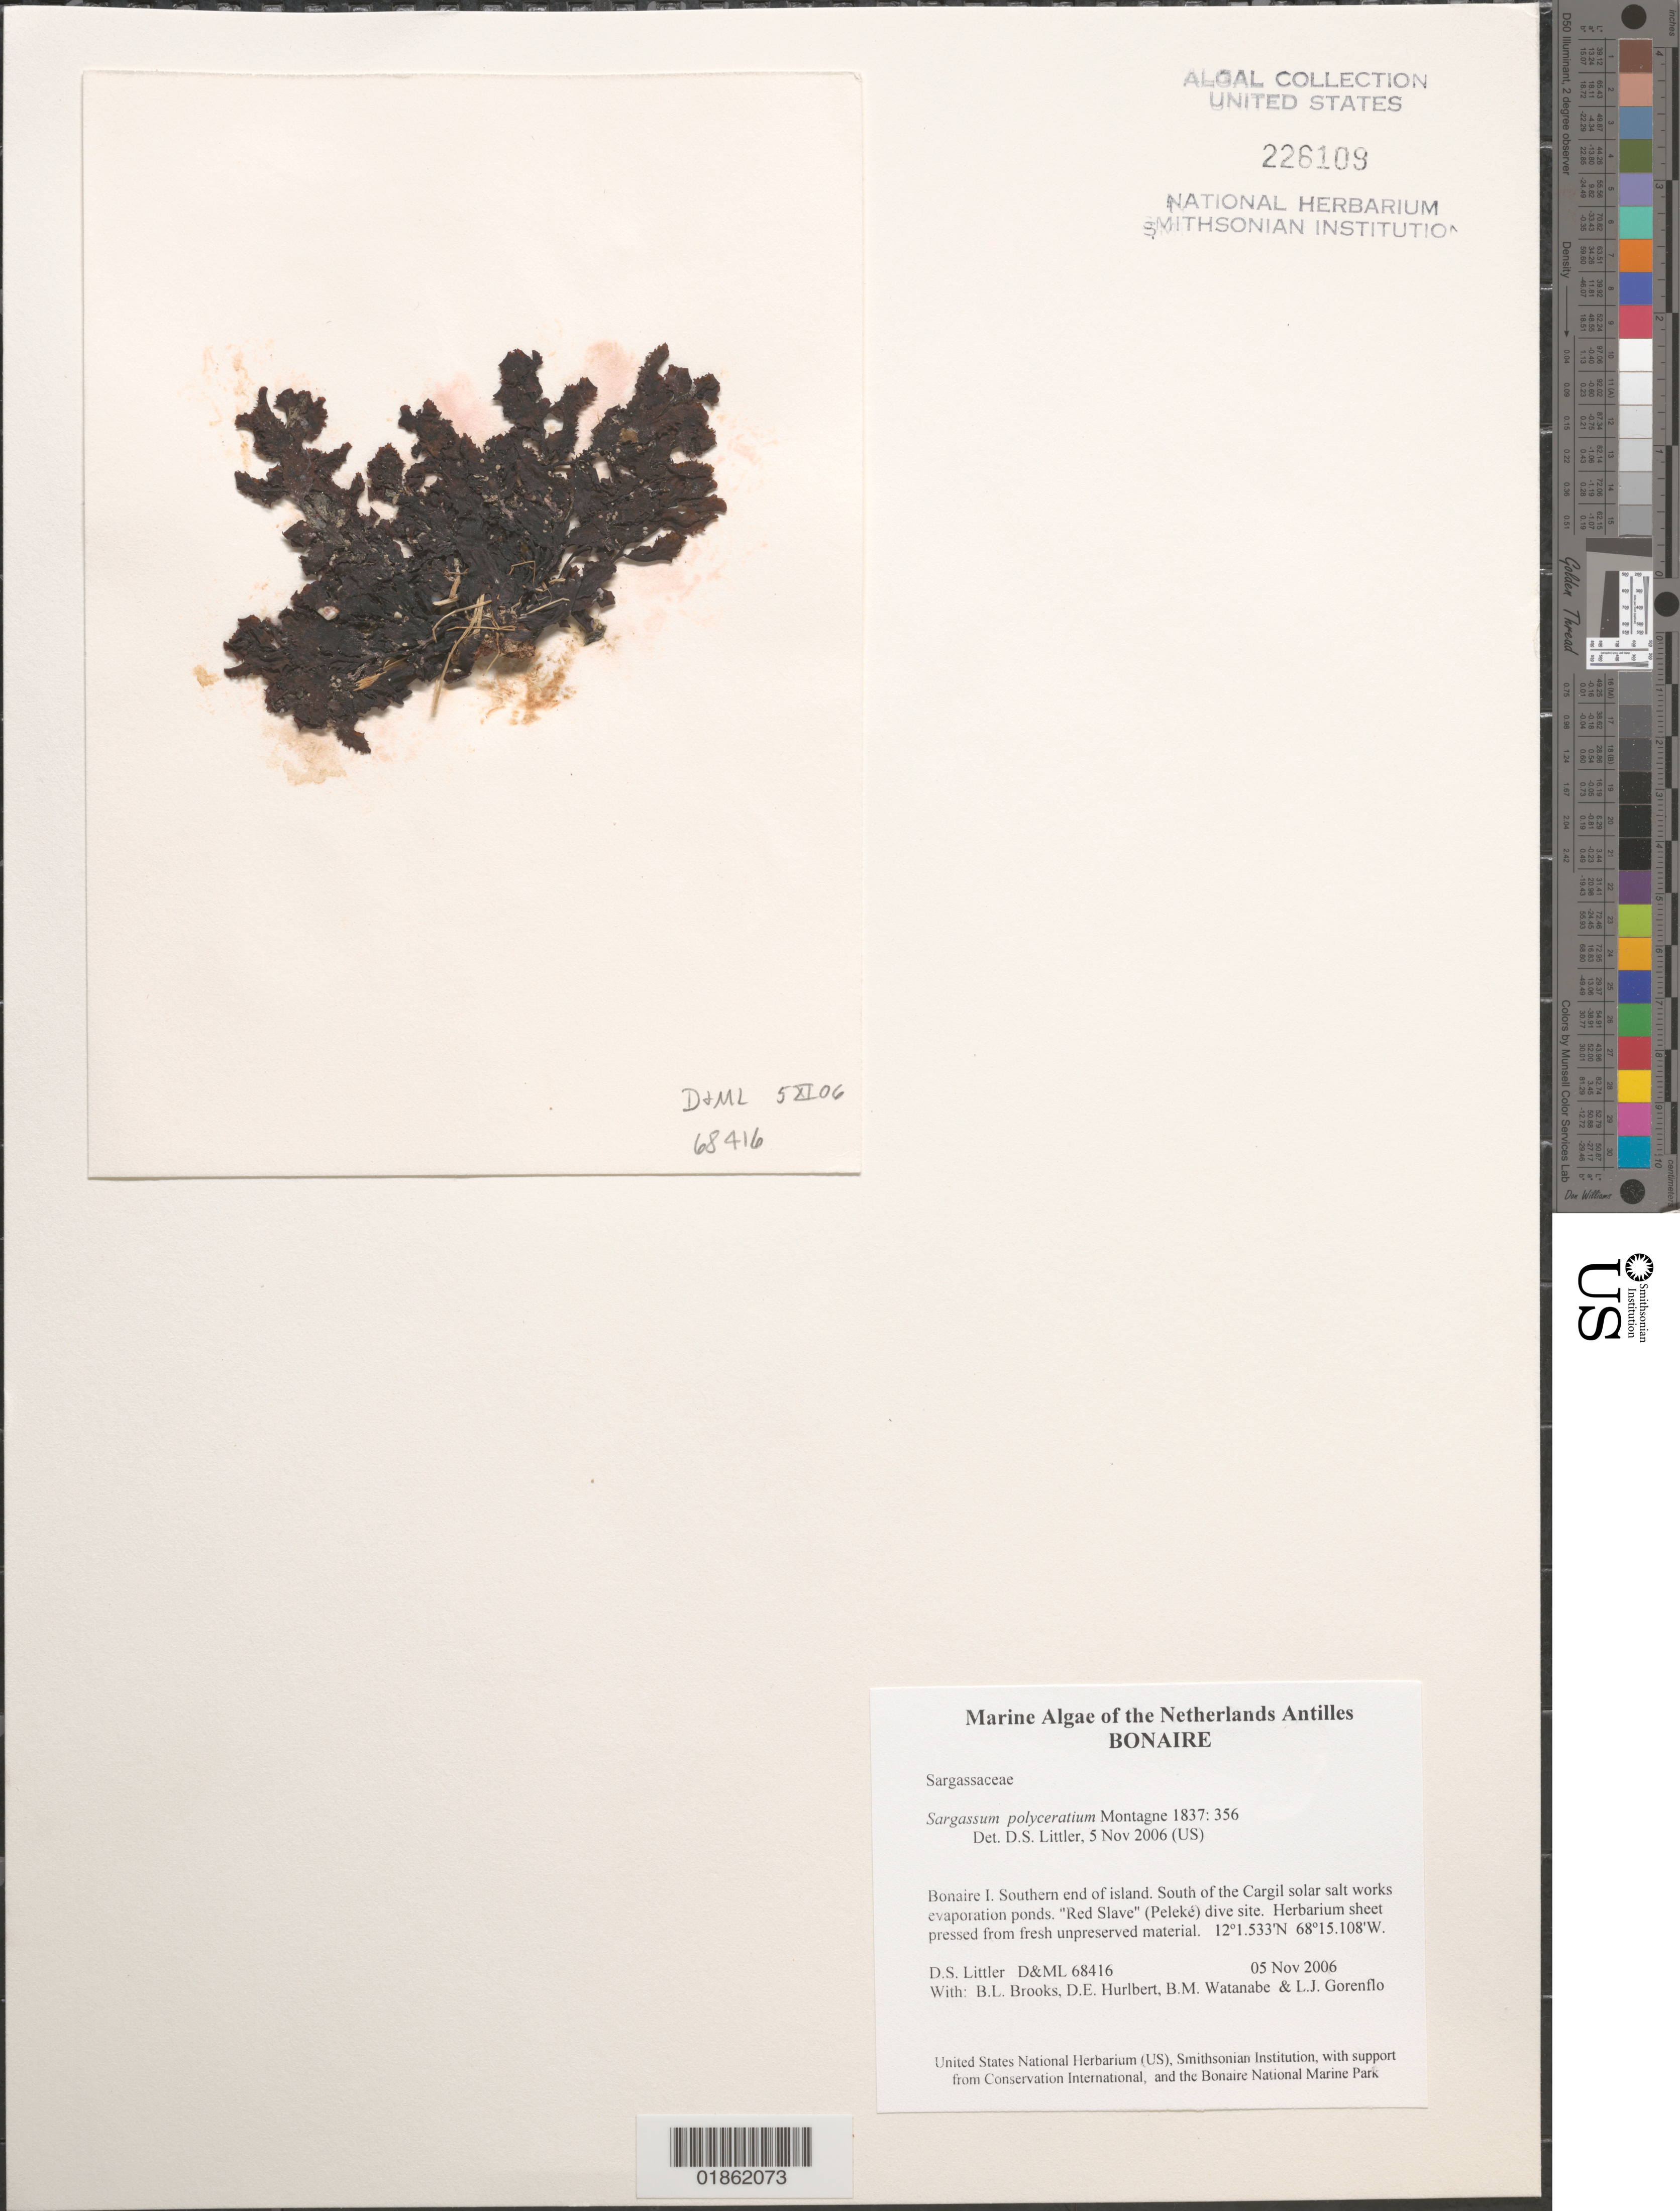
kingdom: Chromista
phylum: Ochrophyta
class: Phaeophyceae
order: Fucales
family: Sargassaceae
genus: Sargassum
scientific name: Sargassum polyceratium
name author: Mont.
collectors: D. S. Littler, B. Brooks, D. Hurlbert, B. Watanabe & L. Gorenflo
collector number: D&ML68416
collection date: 2006-11-05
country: Netherlands Antilles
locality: Bonaire I. Southern end of island. South of the Cargil solar salt works evaporation ponds. "Red Slave" (Peleké) dive site.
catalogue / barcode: US 226109